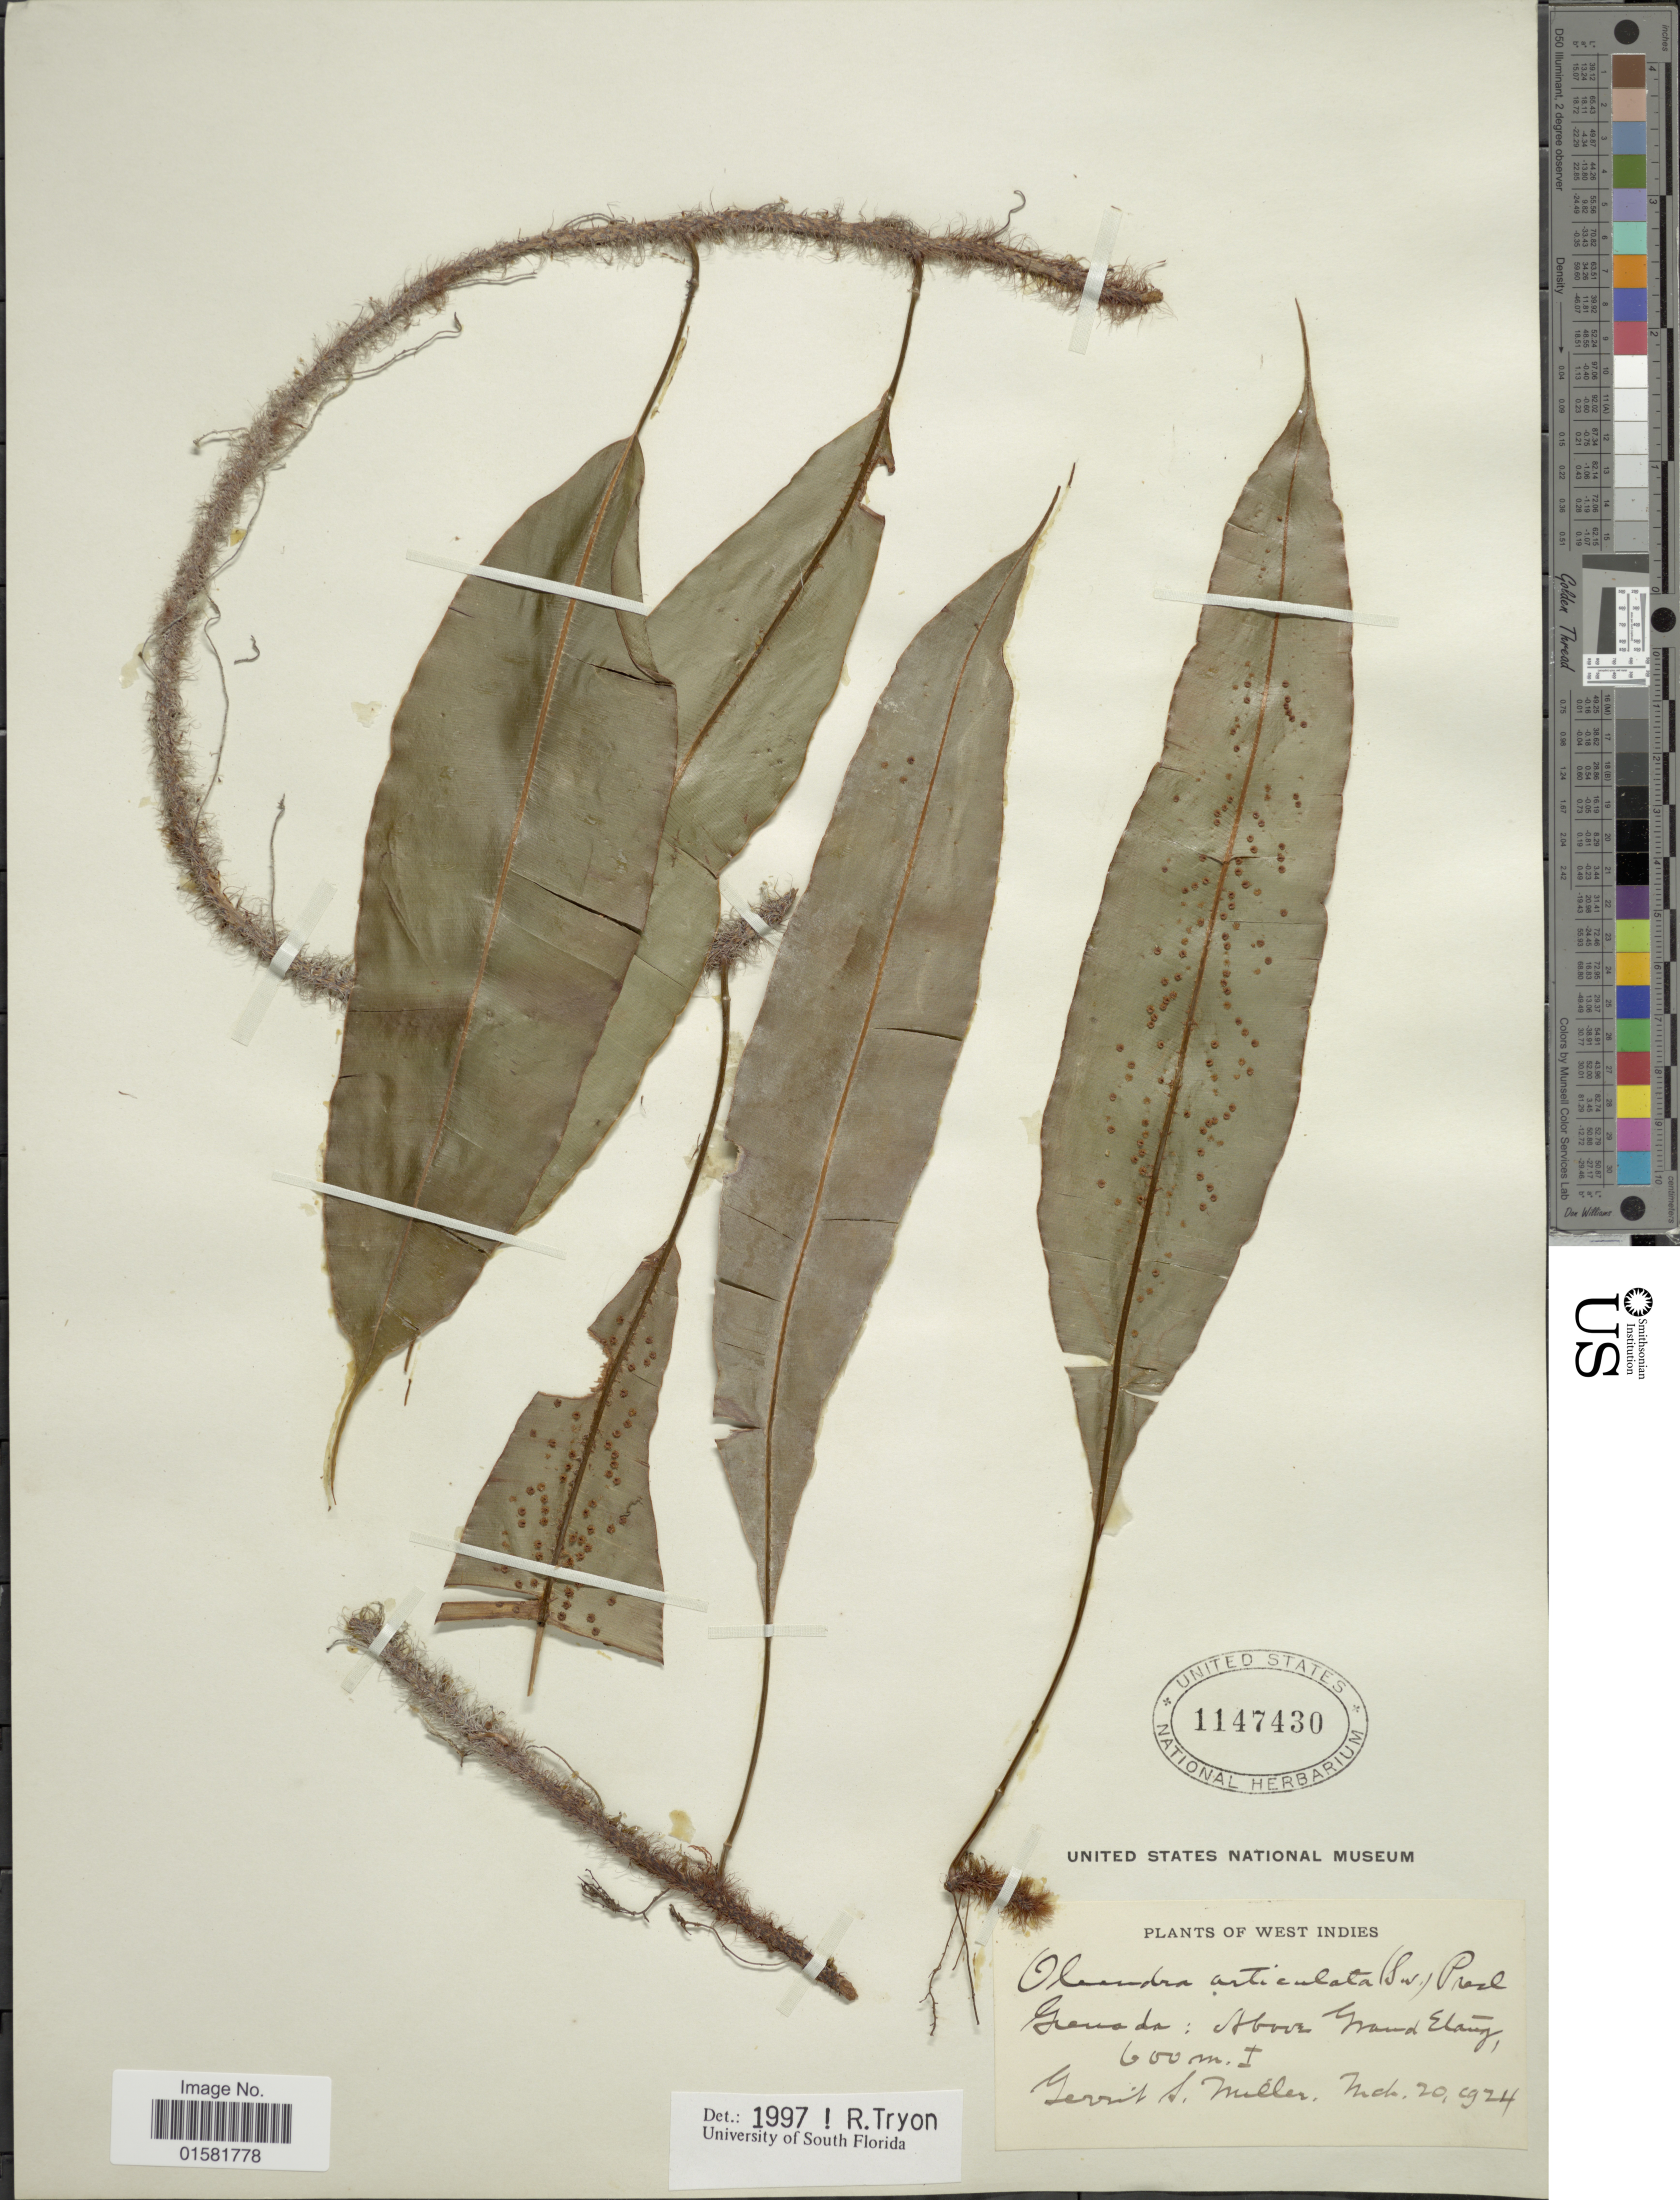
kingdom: Plantae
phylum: Tracheophyta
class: Polypodiopsida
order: Polypodiales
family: Oleandraceae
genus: Oleandra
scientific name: Oleandra articulata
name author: (Sw.) C. Presl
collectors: G. Muller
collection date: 1924-03-20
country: Grenada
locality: West Indies, Grenada: Above Grand Etang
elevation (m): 600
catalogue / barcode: US 1147430